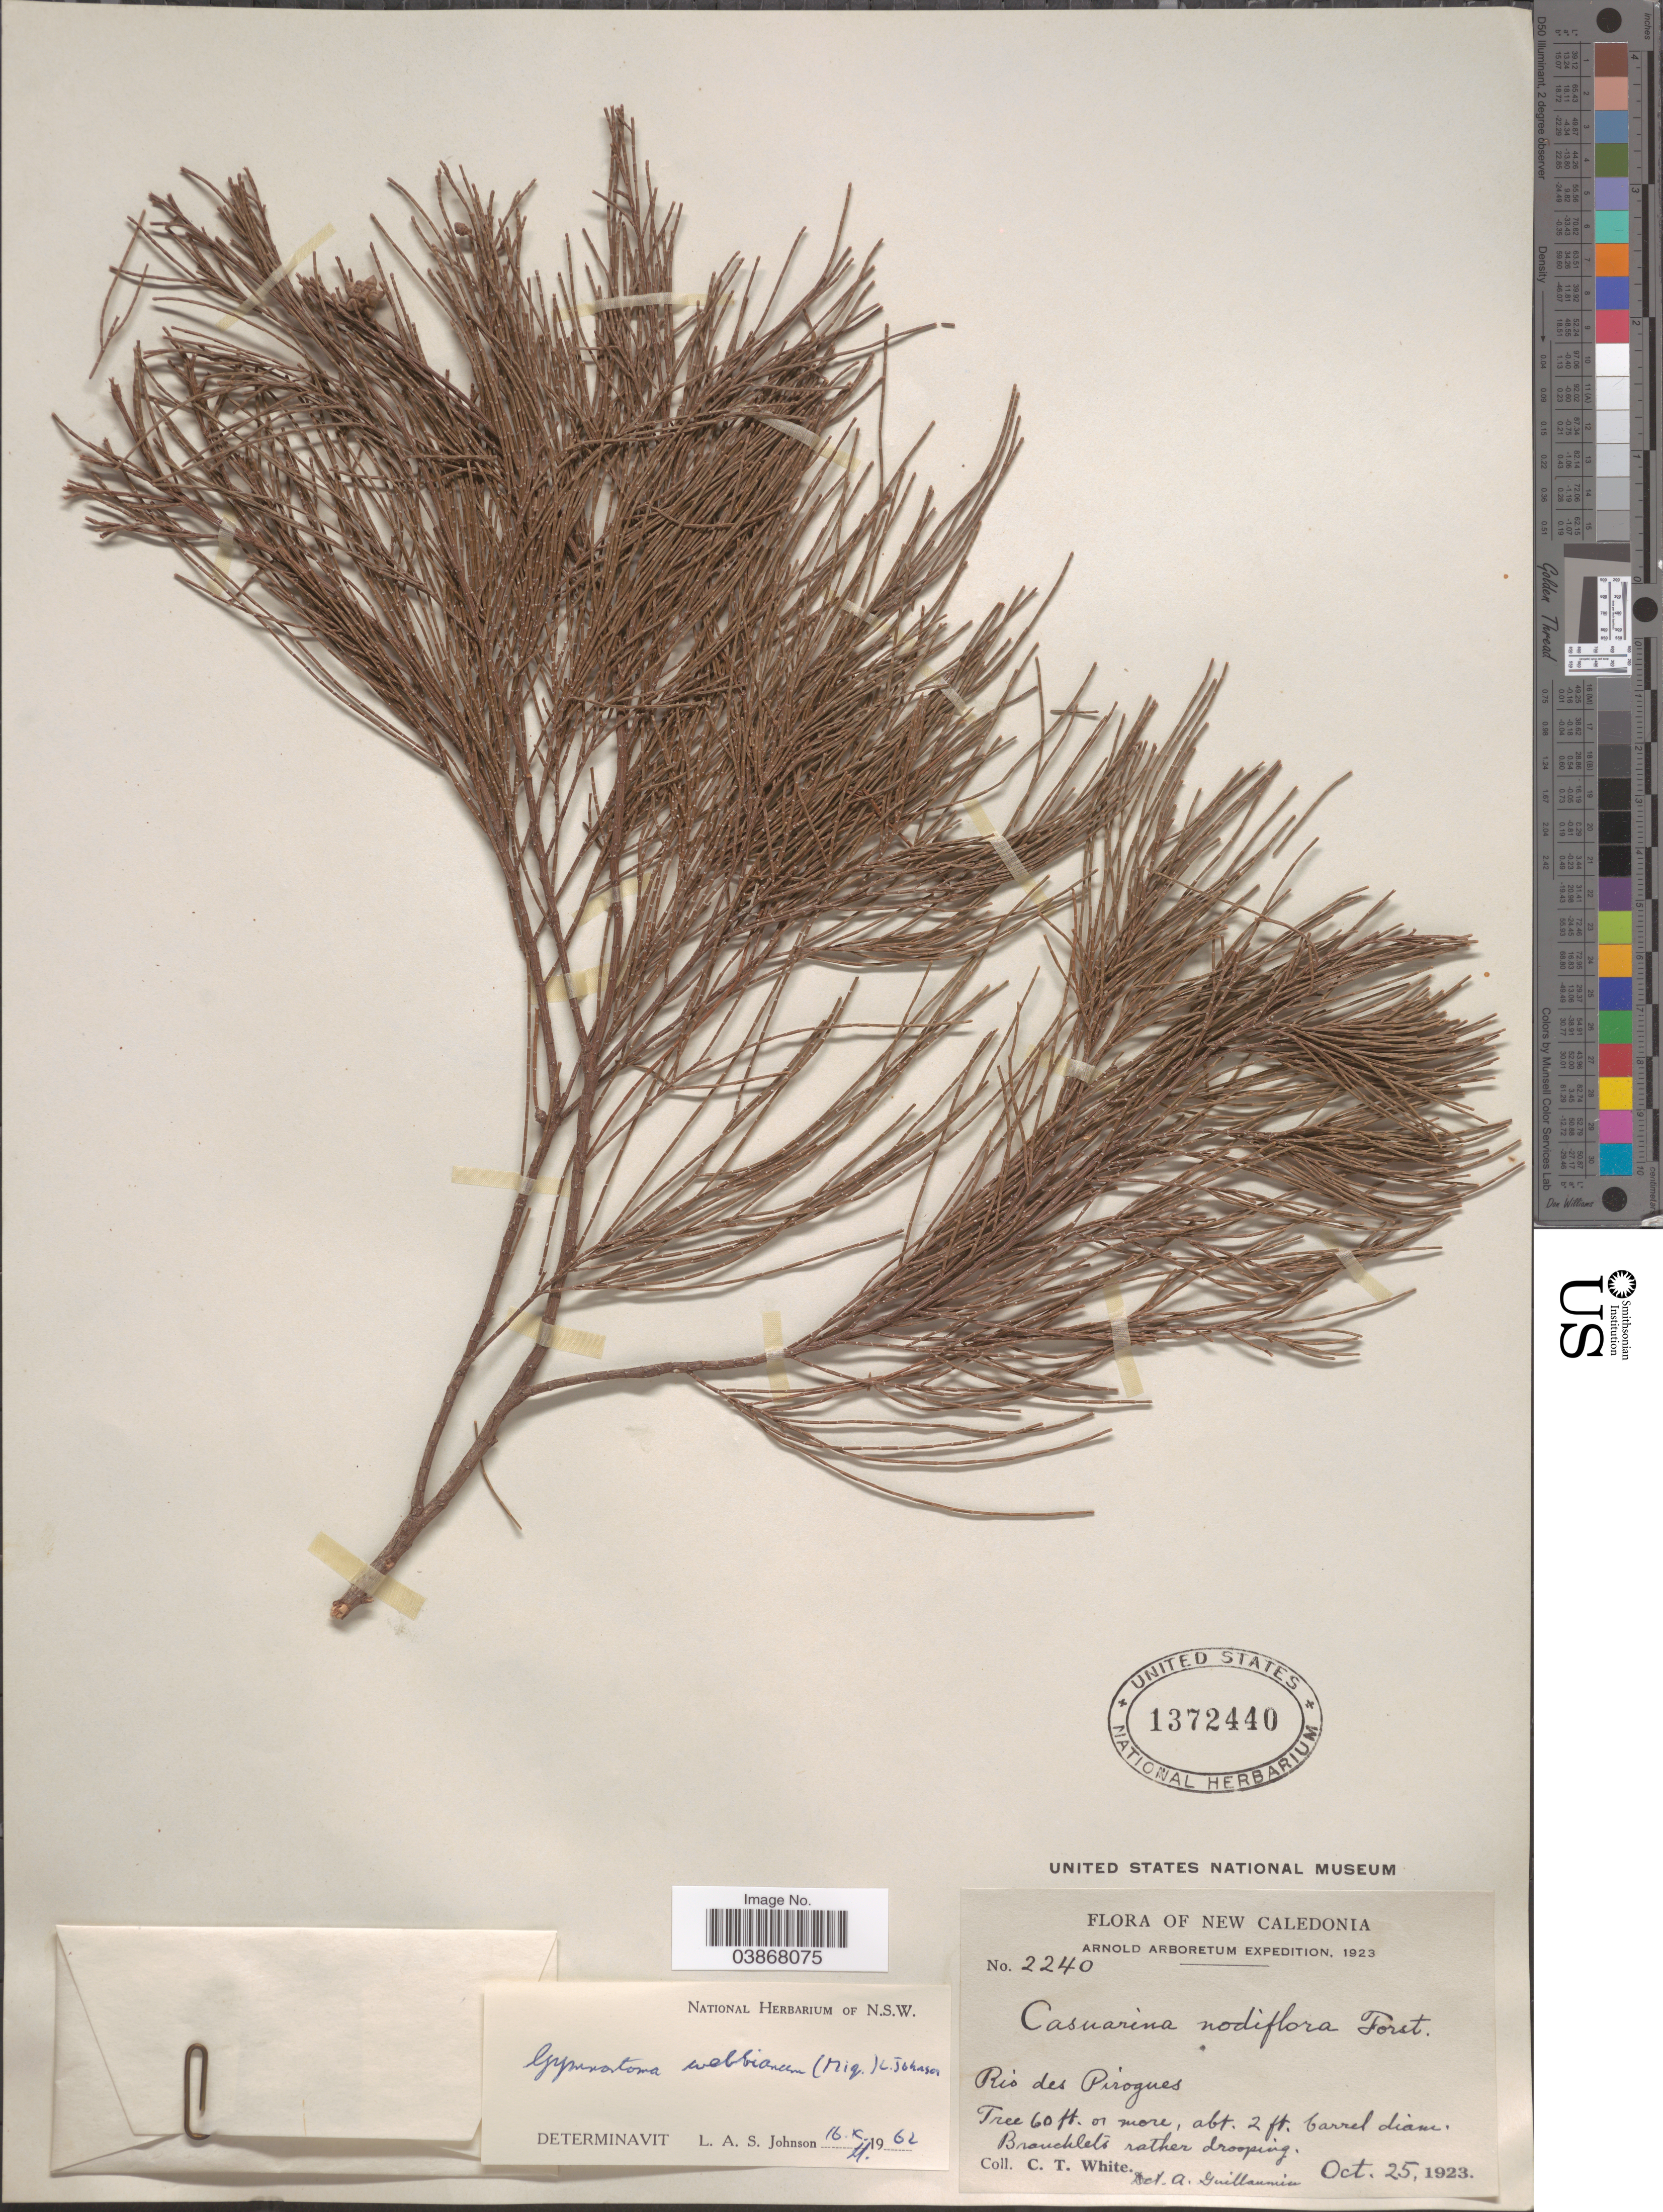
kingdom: Plantae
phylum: Tracheophyta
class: Magnoliopsida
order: Fagales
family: Casuarinaceae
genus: Gymnostoma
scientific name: Gymnostoma webbianum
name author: (Miq.) L.A.S. Johnson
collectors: C. T. White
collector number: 2240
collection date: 1923-10-25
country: New Caledonia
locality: Rio des Pirogues.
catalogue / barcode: US 1372440